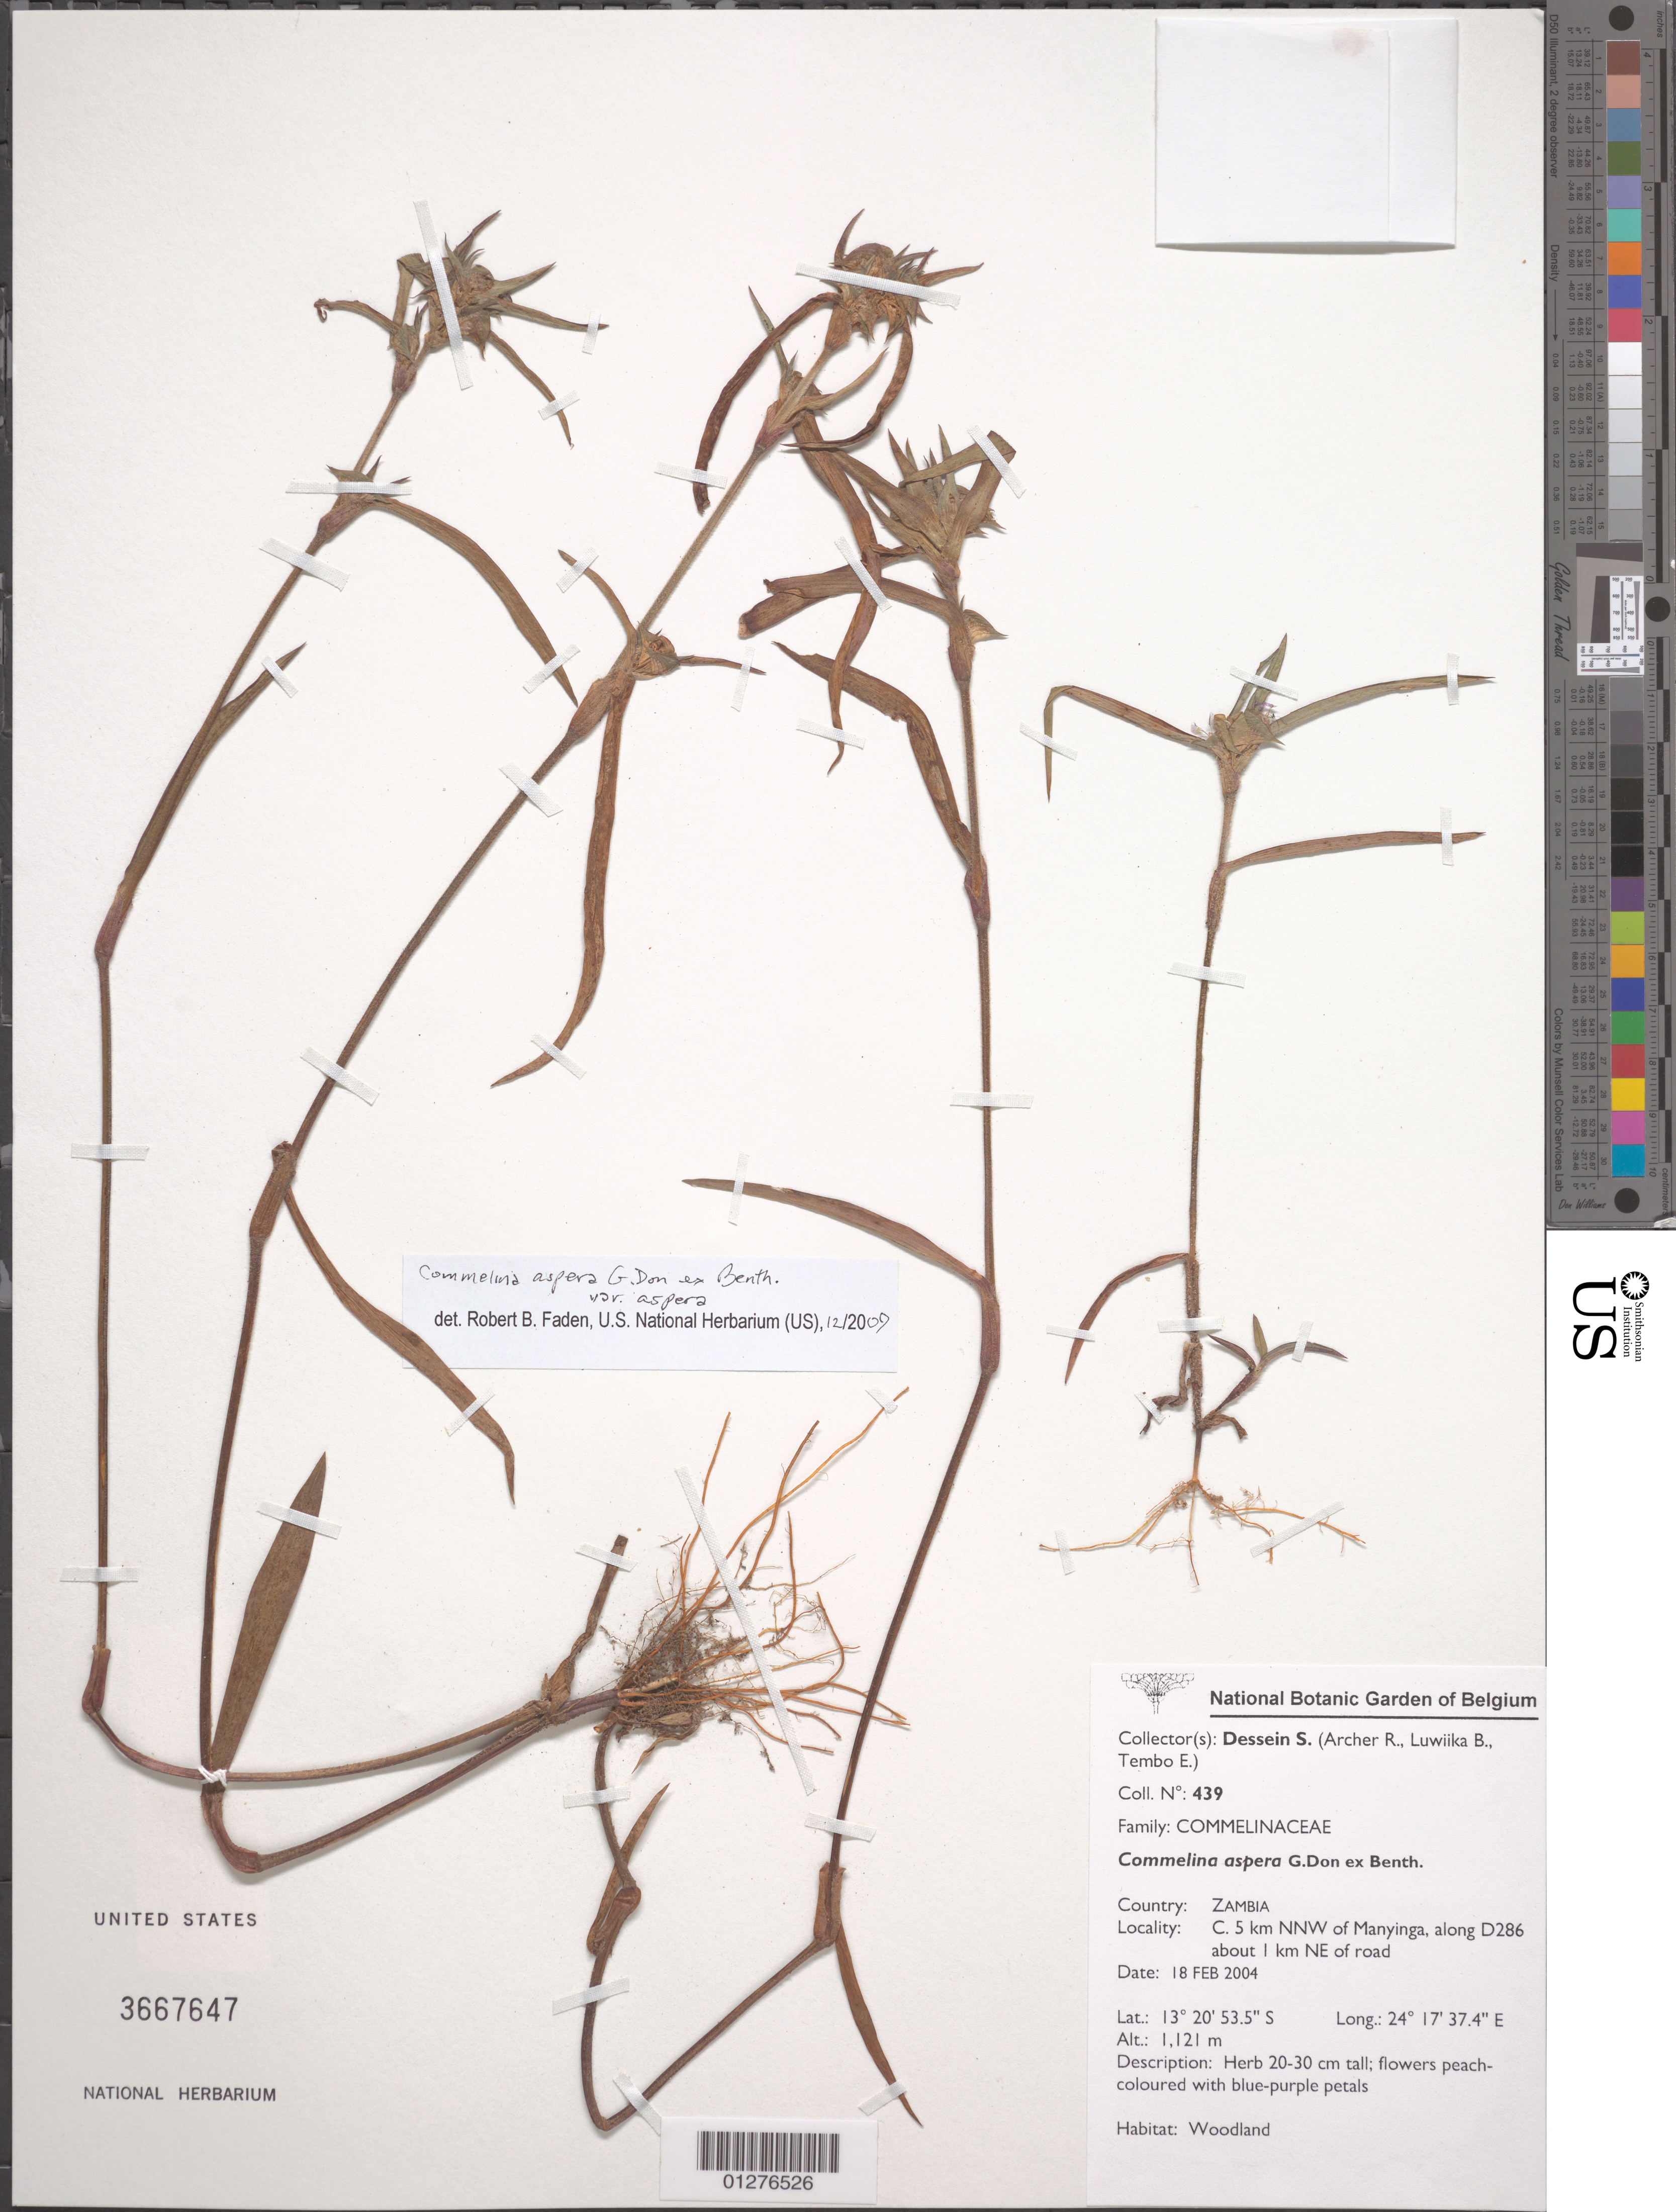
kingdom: Plantae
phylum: Tracheophyta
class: Liliopsida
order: Commelinales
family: Commelinaceae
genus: Commelina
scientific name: Commelina aspera var. aspera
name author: G. Don ex Benth.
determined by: Faden, Robert B., (US), Smithsonian Institution - National Museum of Natural History (UNITED STATES)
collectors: S. Dessein et al.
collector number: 439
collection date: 2004-02-18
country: Zambia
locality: C. 5 km NNW of Manyinga, along D286 about 1 km NE of road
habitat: Woodland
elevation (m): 1121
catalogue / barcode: US 3667647